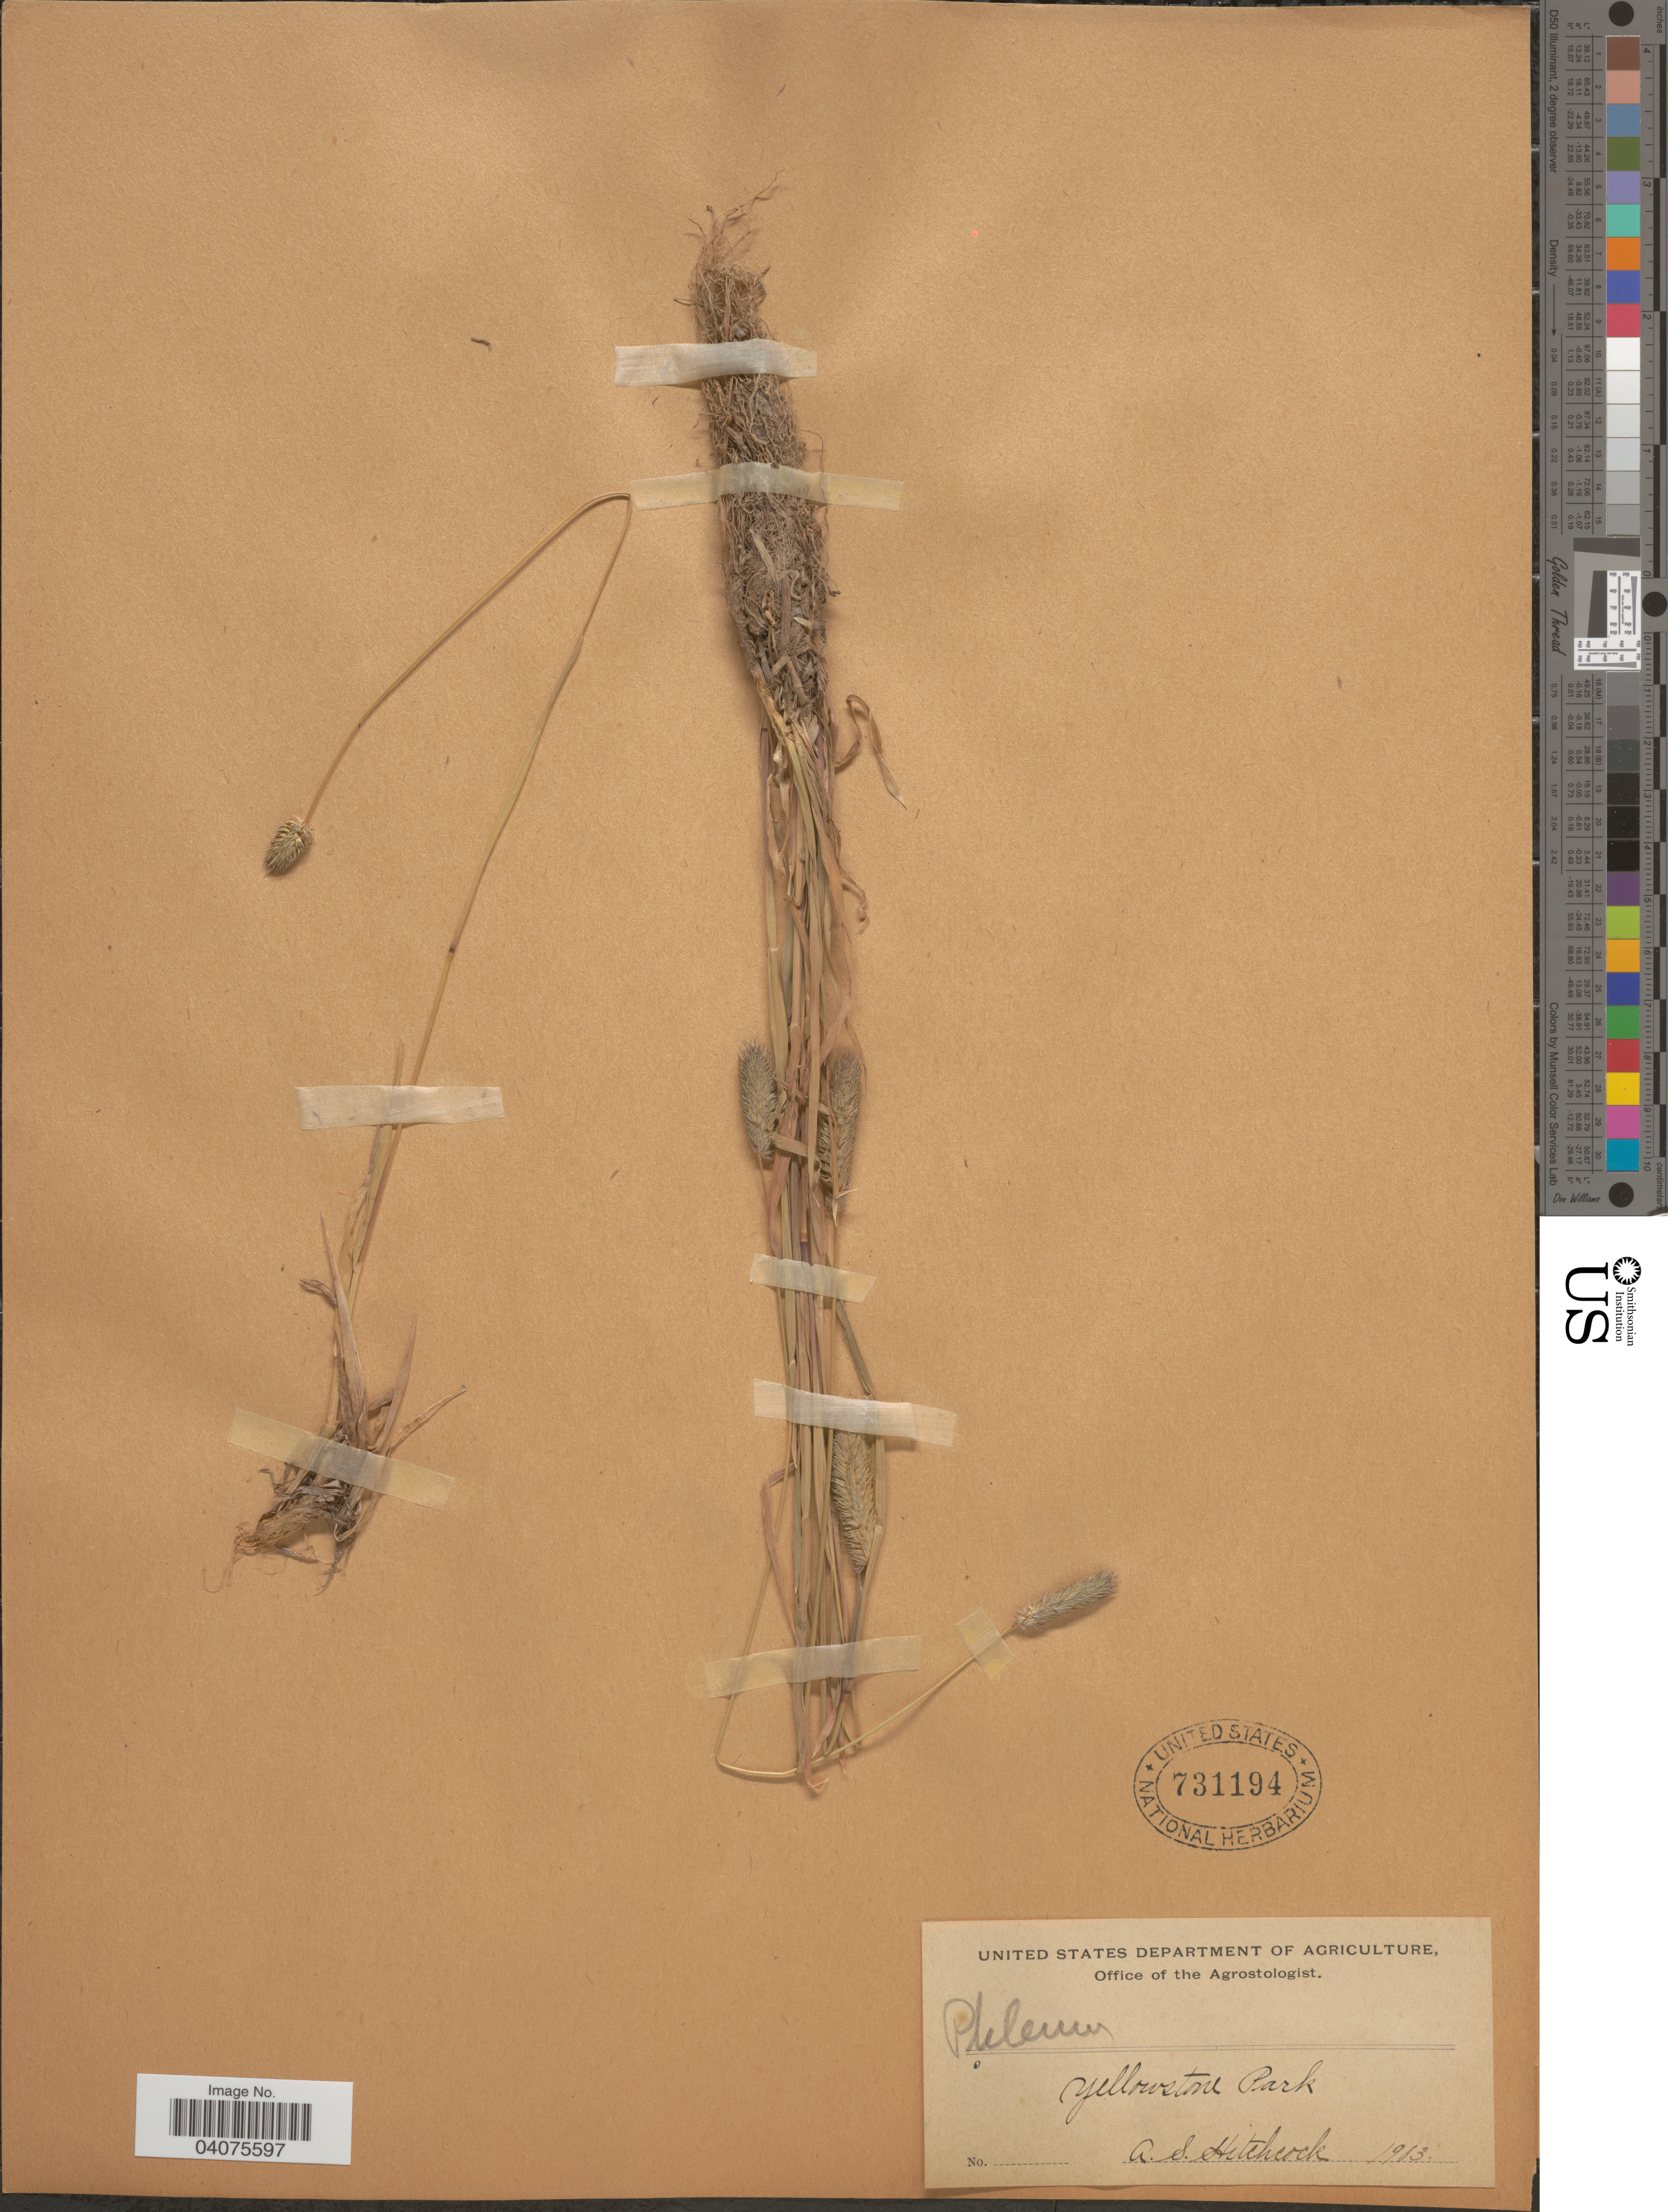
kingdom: Plantae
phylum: Tracheophyta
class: Liliopsida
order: Poales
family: Poaceae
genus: Phleum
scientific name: Phleum alpinum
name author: L.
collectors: A. S. Hitchcock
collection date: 1903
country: United States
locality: Yellowstone Park.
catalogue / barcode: US 731194